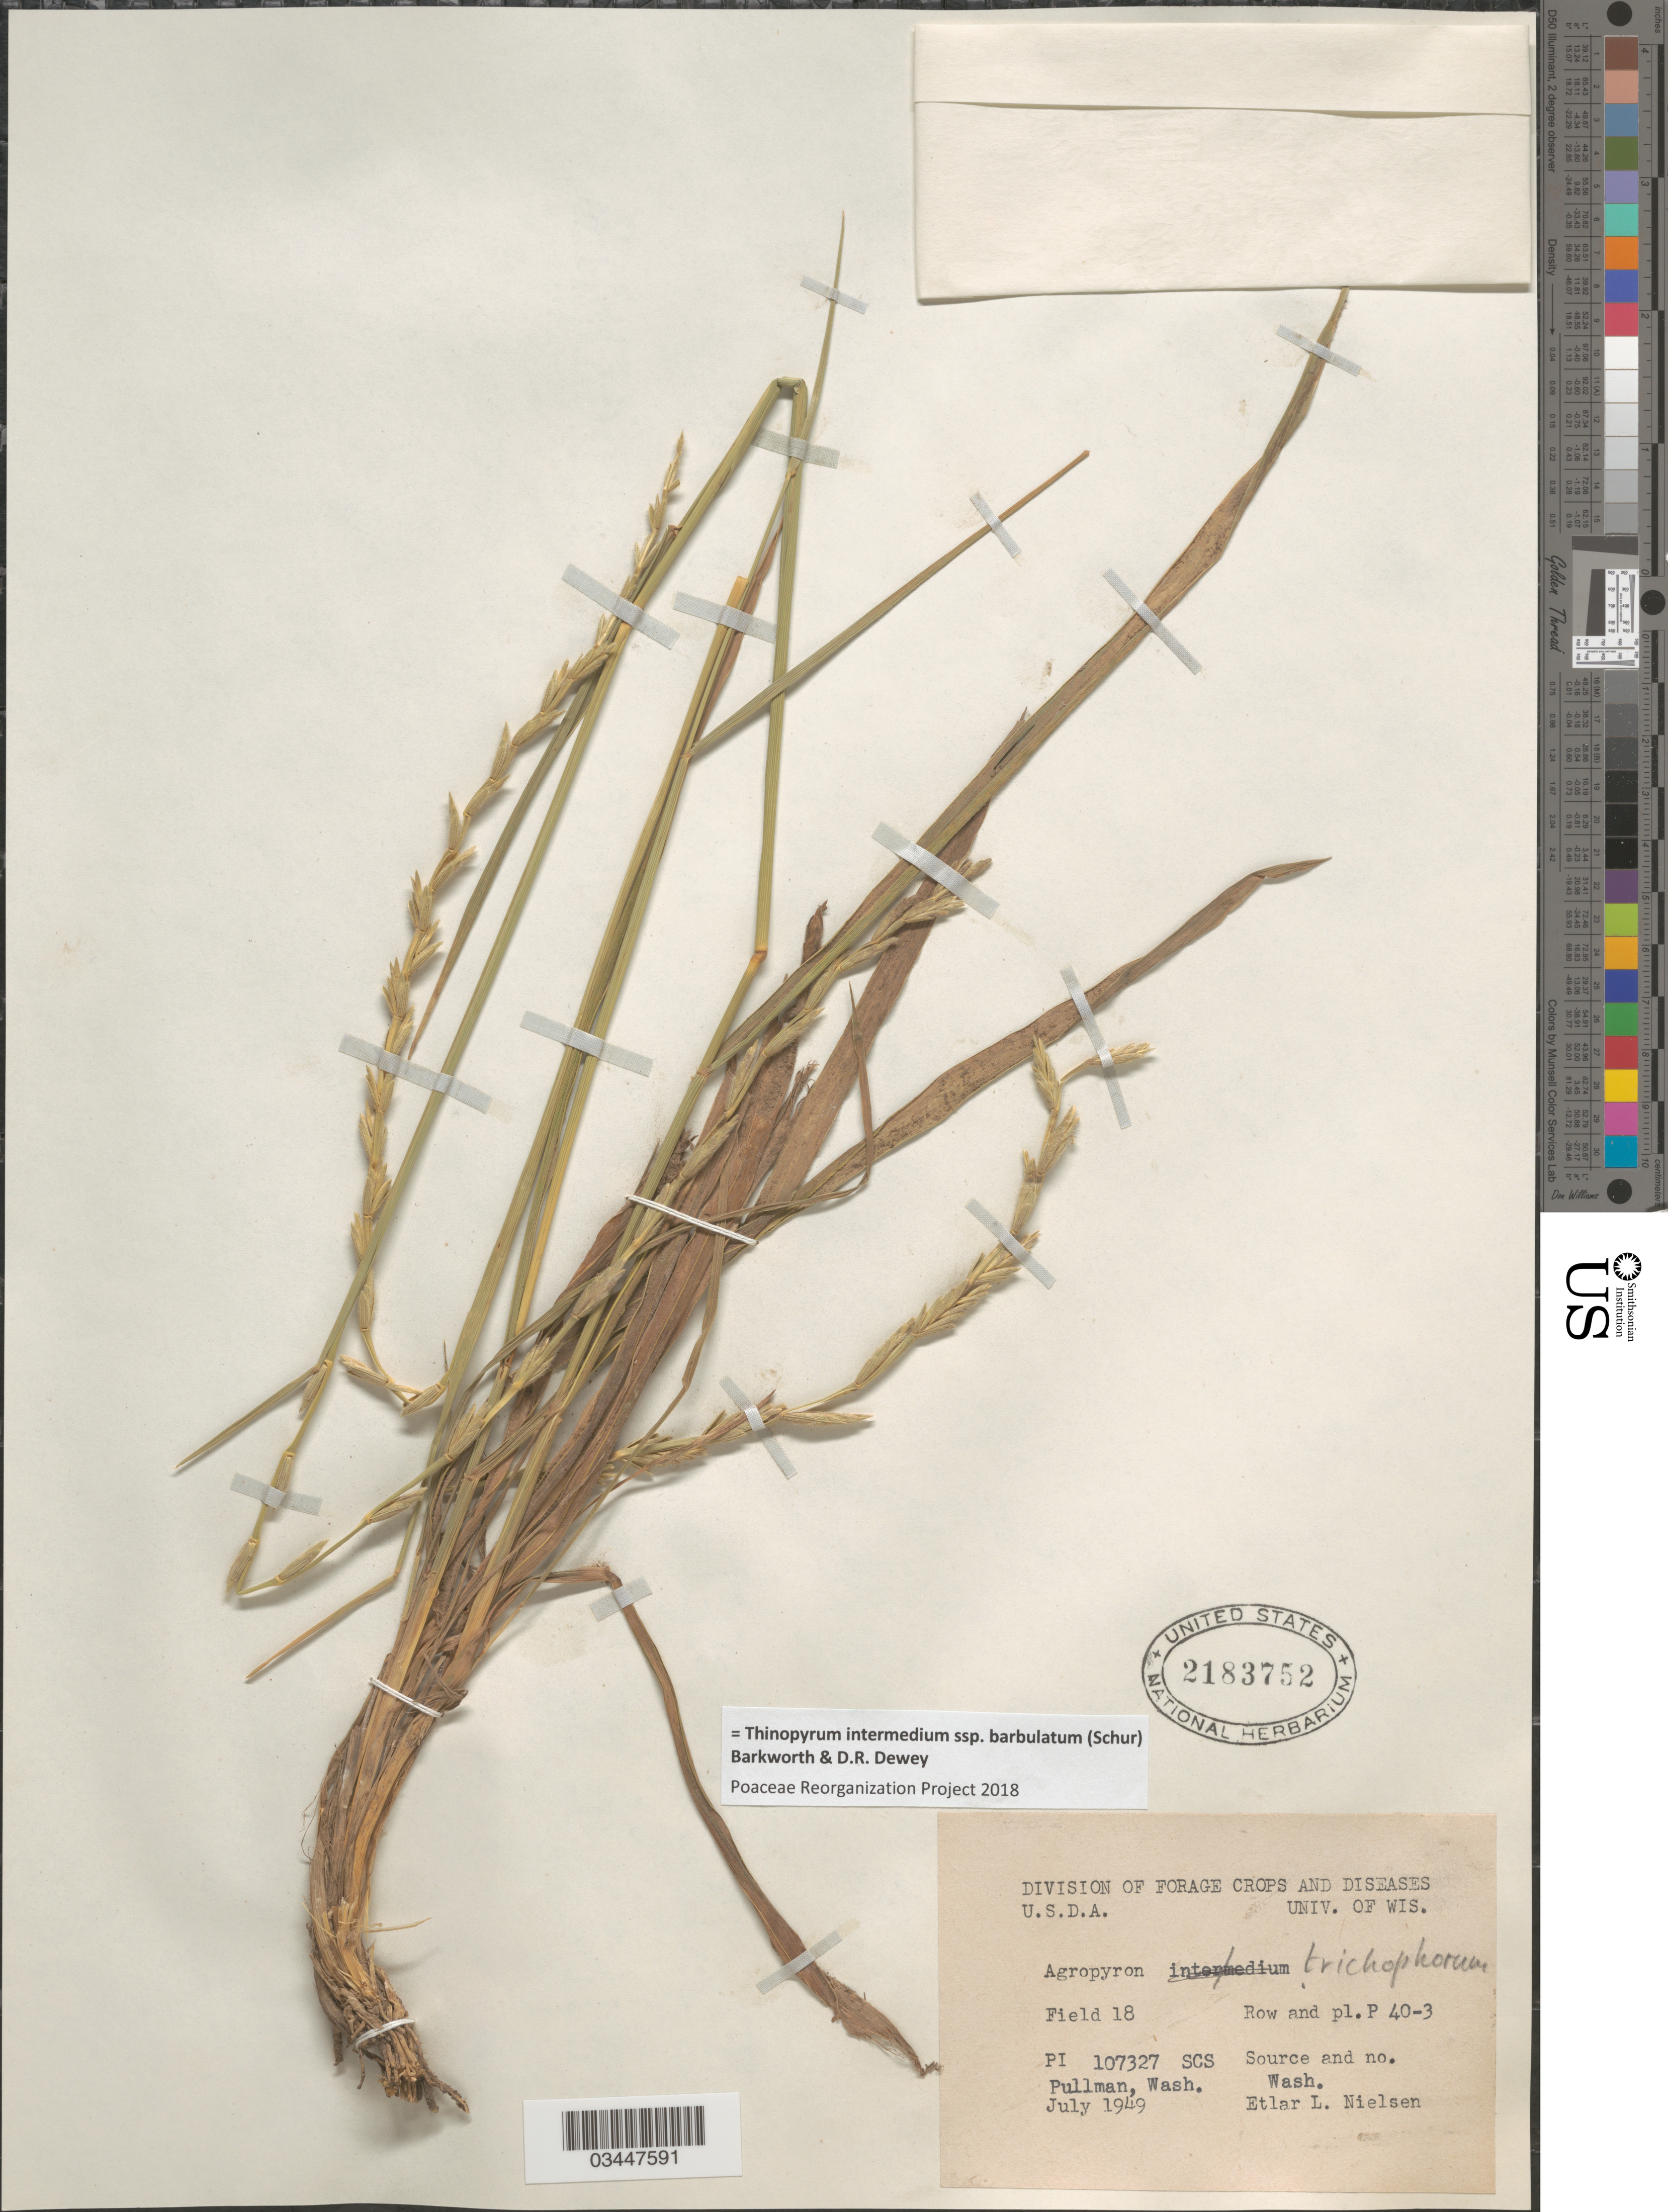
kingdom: Plantae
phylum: Tracheophyta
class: Liliopsida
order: Poales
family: Poaceae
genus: Thinopyrum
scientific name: Thinopyrum intermedium subsp. barbulatum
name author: (Schur) Barkworth & Dewey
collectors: E. L. Nielsen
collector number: PI107327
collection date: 1949-07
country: United States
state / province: Washington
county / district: Whitman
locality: Field 18. Row and pl.P 40-3. SCS Pullman.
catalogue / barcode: US 2183752